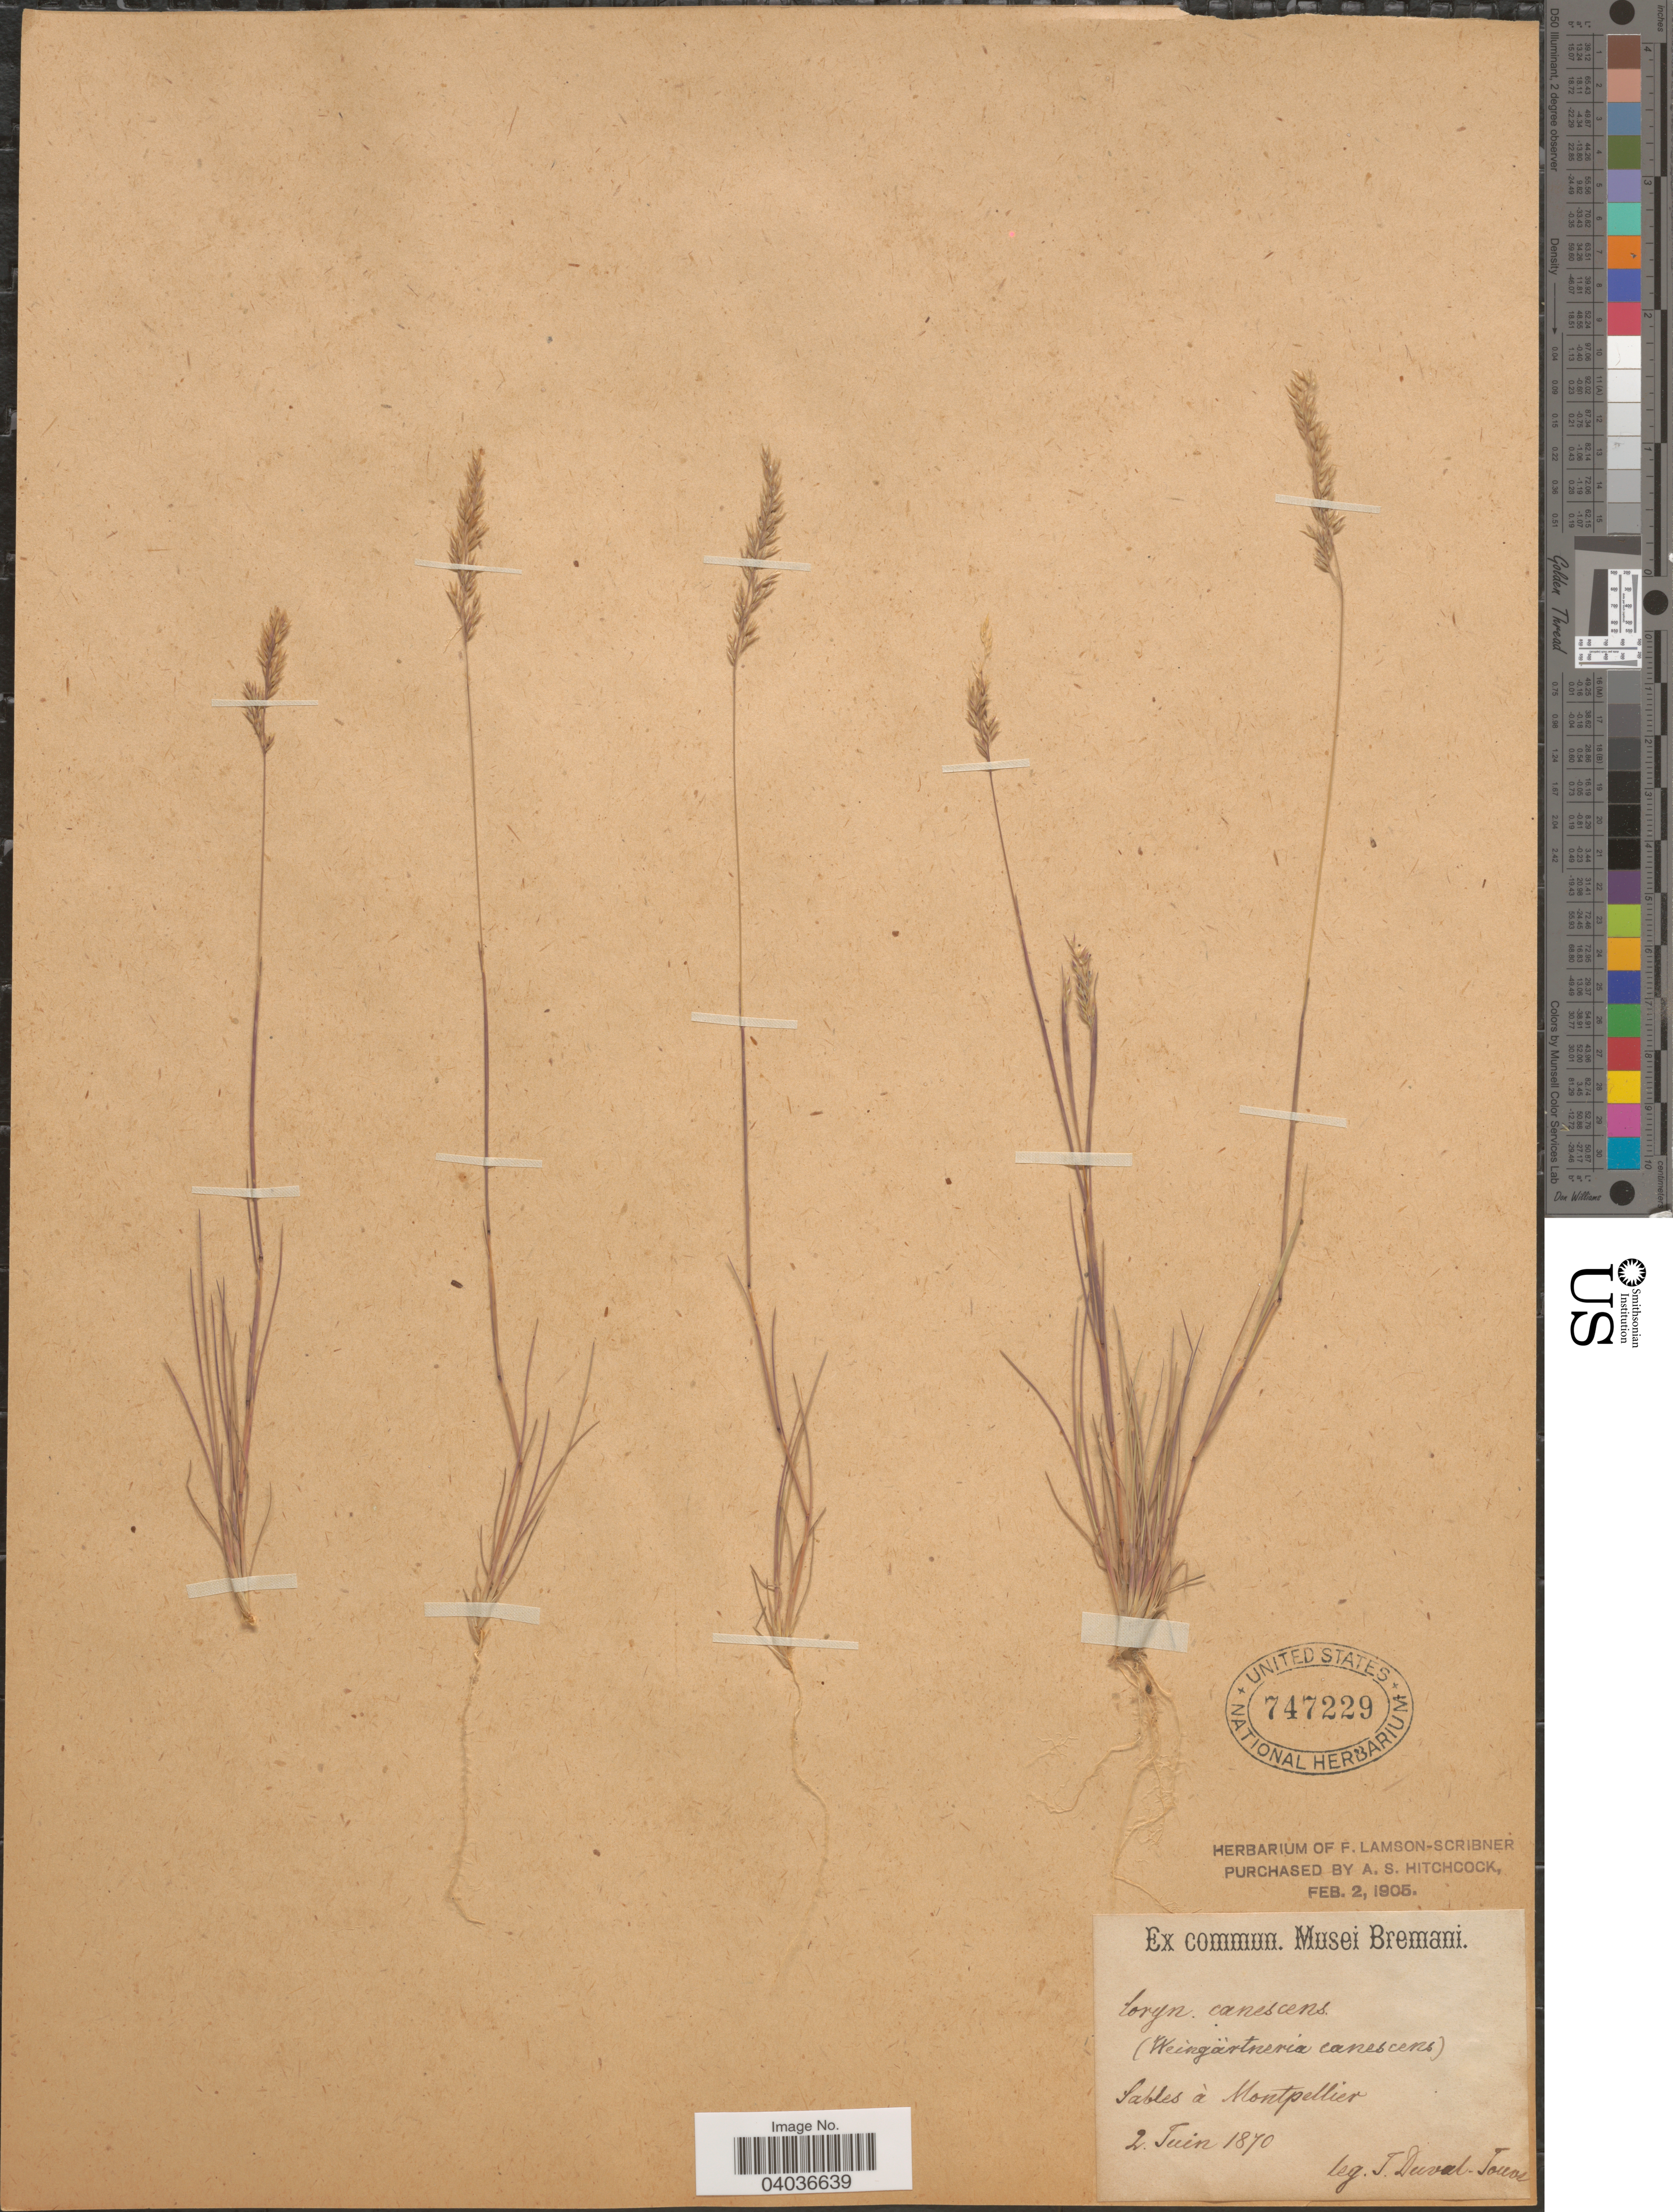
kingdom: Plantae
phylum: Tracheophyta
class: Liliopsida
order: Poales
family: Poaceae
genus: Corynephorus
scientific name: Corynephorus canescens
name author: (L, MEL) P. Beauv.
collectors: J. Duval-Jouve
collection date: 1870-06-02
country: France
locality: Sables à Montpellier.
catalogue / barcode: US 747229